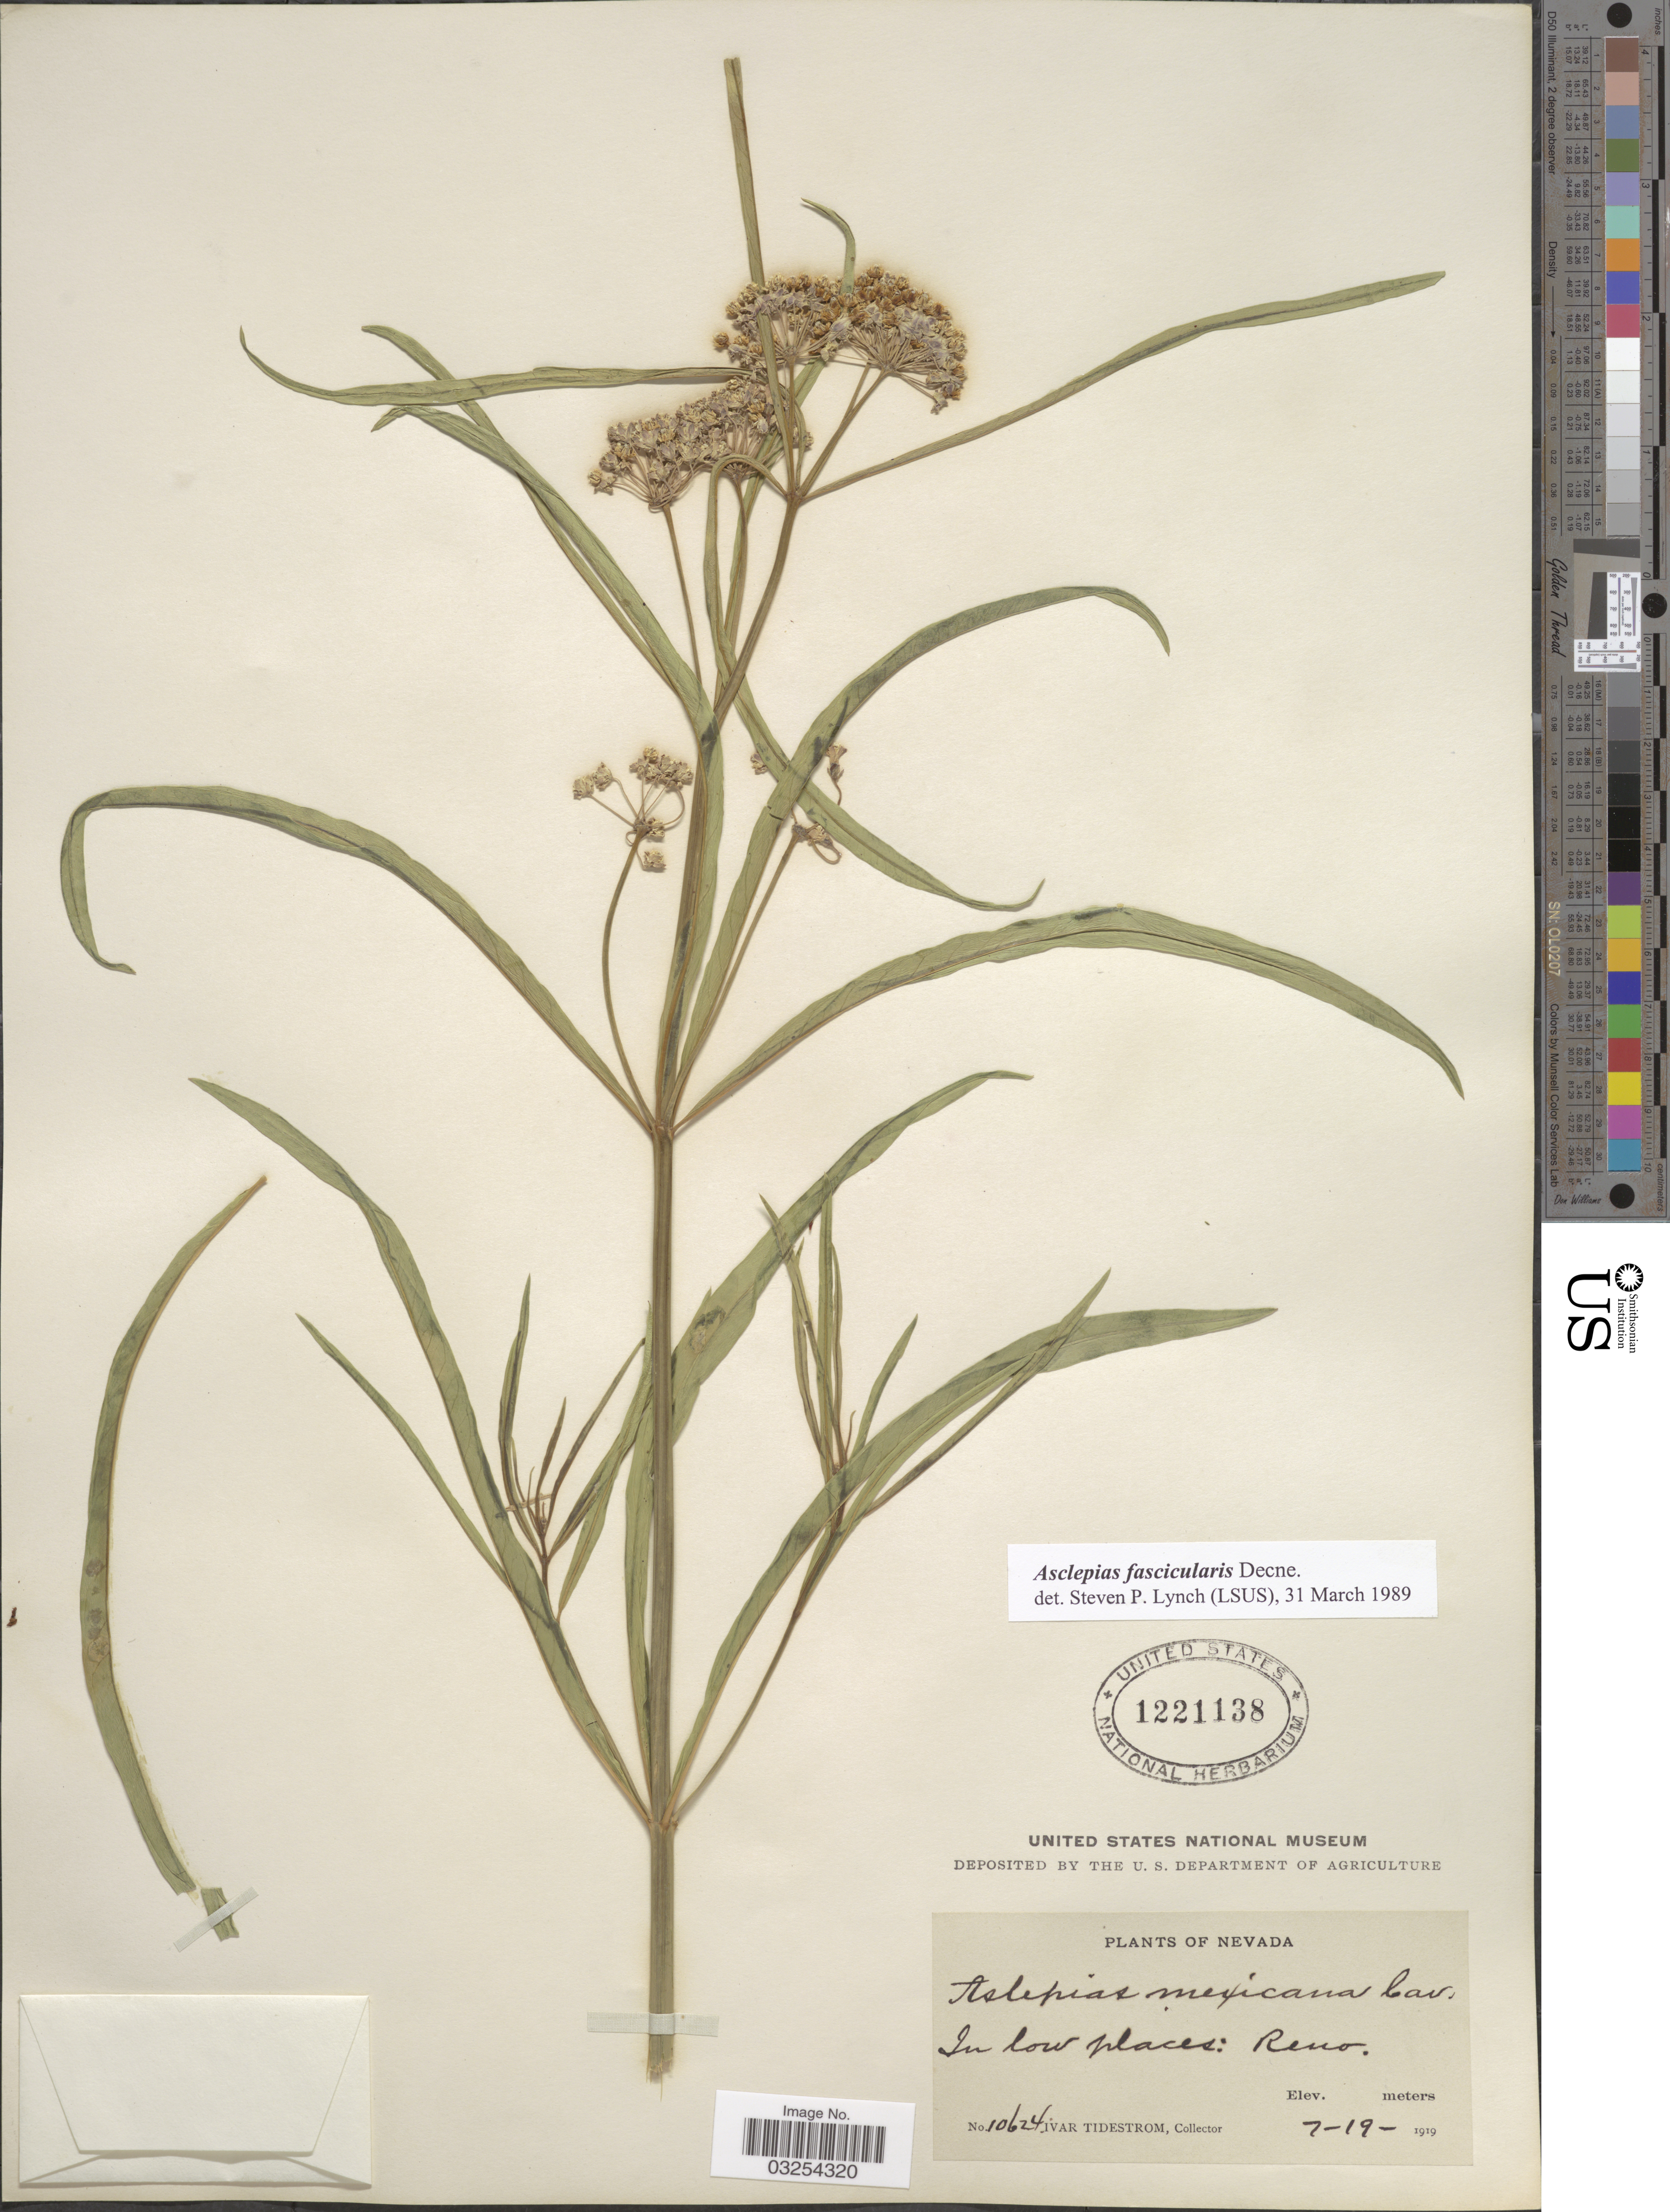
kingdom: Plantae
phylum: Tracheophyta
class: Magnoliopsida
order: Gentianales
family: Apocynaceae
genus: Asclepias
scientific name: Asclepias fascicularis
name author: Decne.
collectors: I. F. Tidestrom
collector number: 10624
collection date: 1919-07-19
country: United States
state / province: Nevada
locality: Reno.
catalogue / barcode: US 1221138